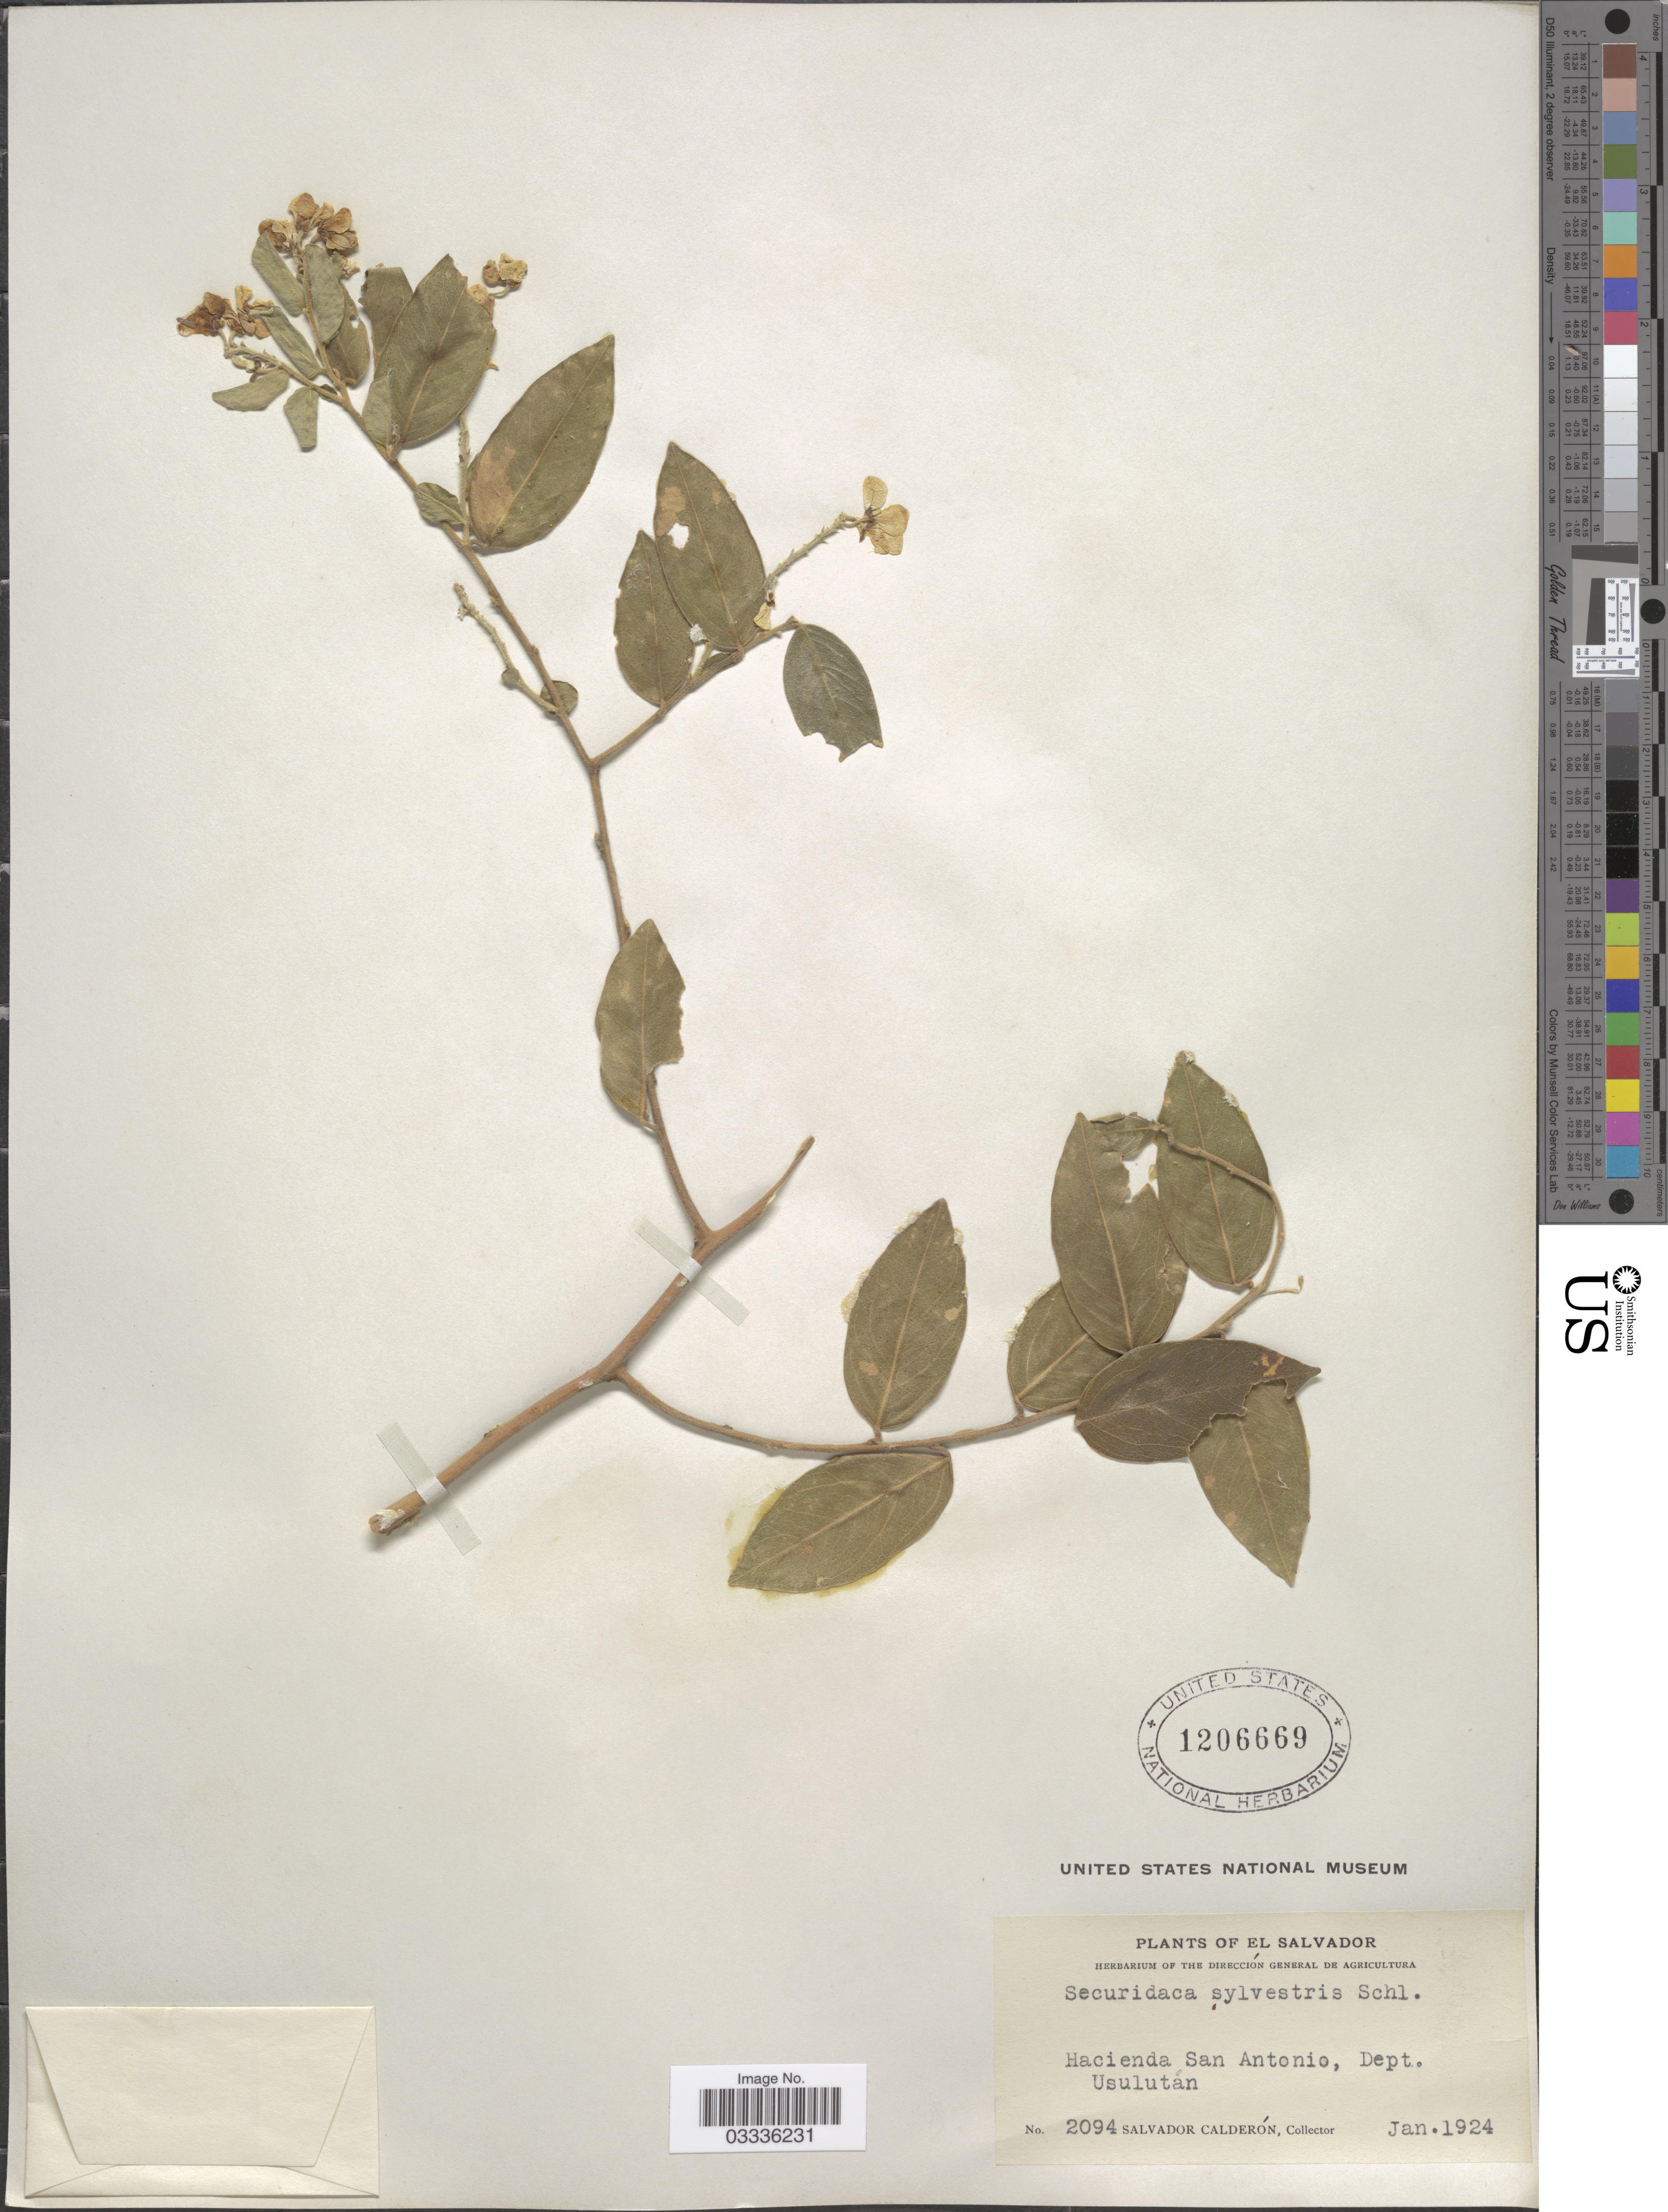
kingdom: Plantae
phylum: Tracheophyta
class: Magnoliopsida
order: Fabales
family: Polygalaceae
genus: Securidaca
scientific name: Securidaca sylvestris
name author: Schltdl.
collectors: S. Calderón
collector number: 2094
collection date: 1924-01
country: El Salvador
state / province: Usulután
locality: Hacienda San Antonio, Dept. Usulután.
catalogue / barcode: US 1206669